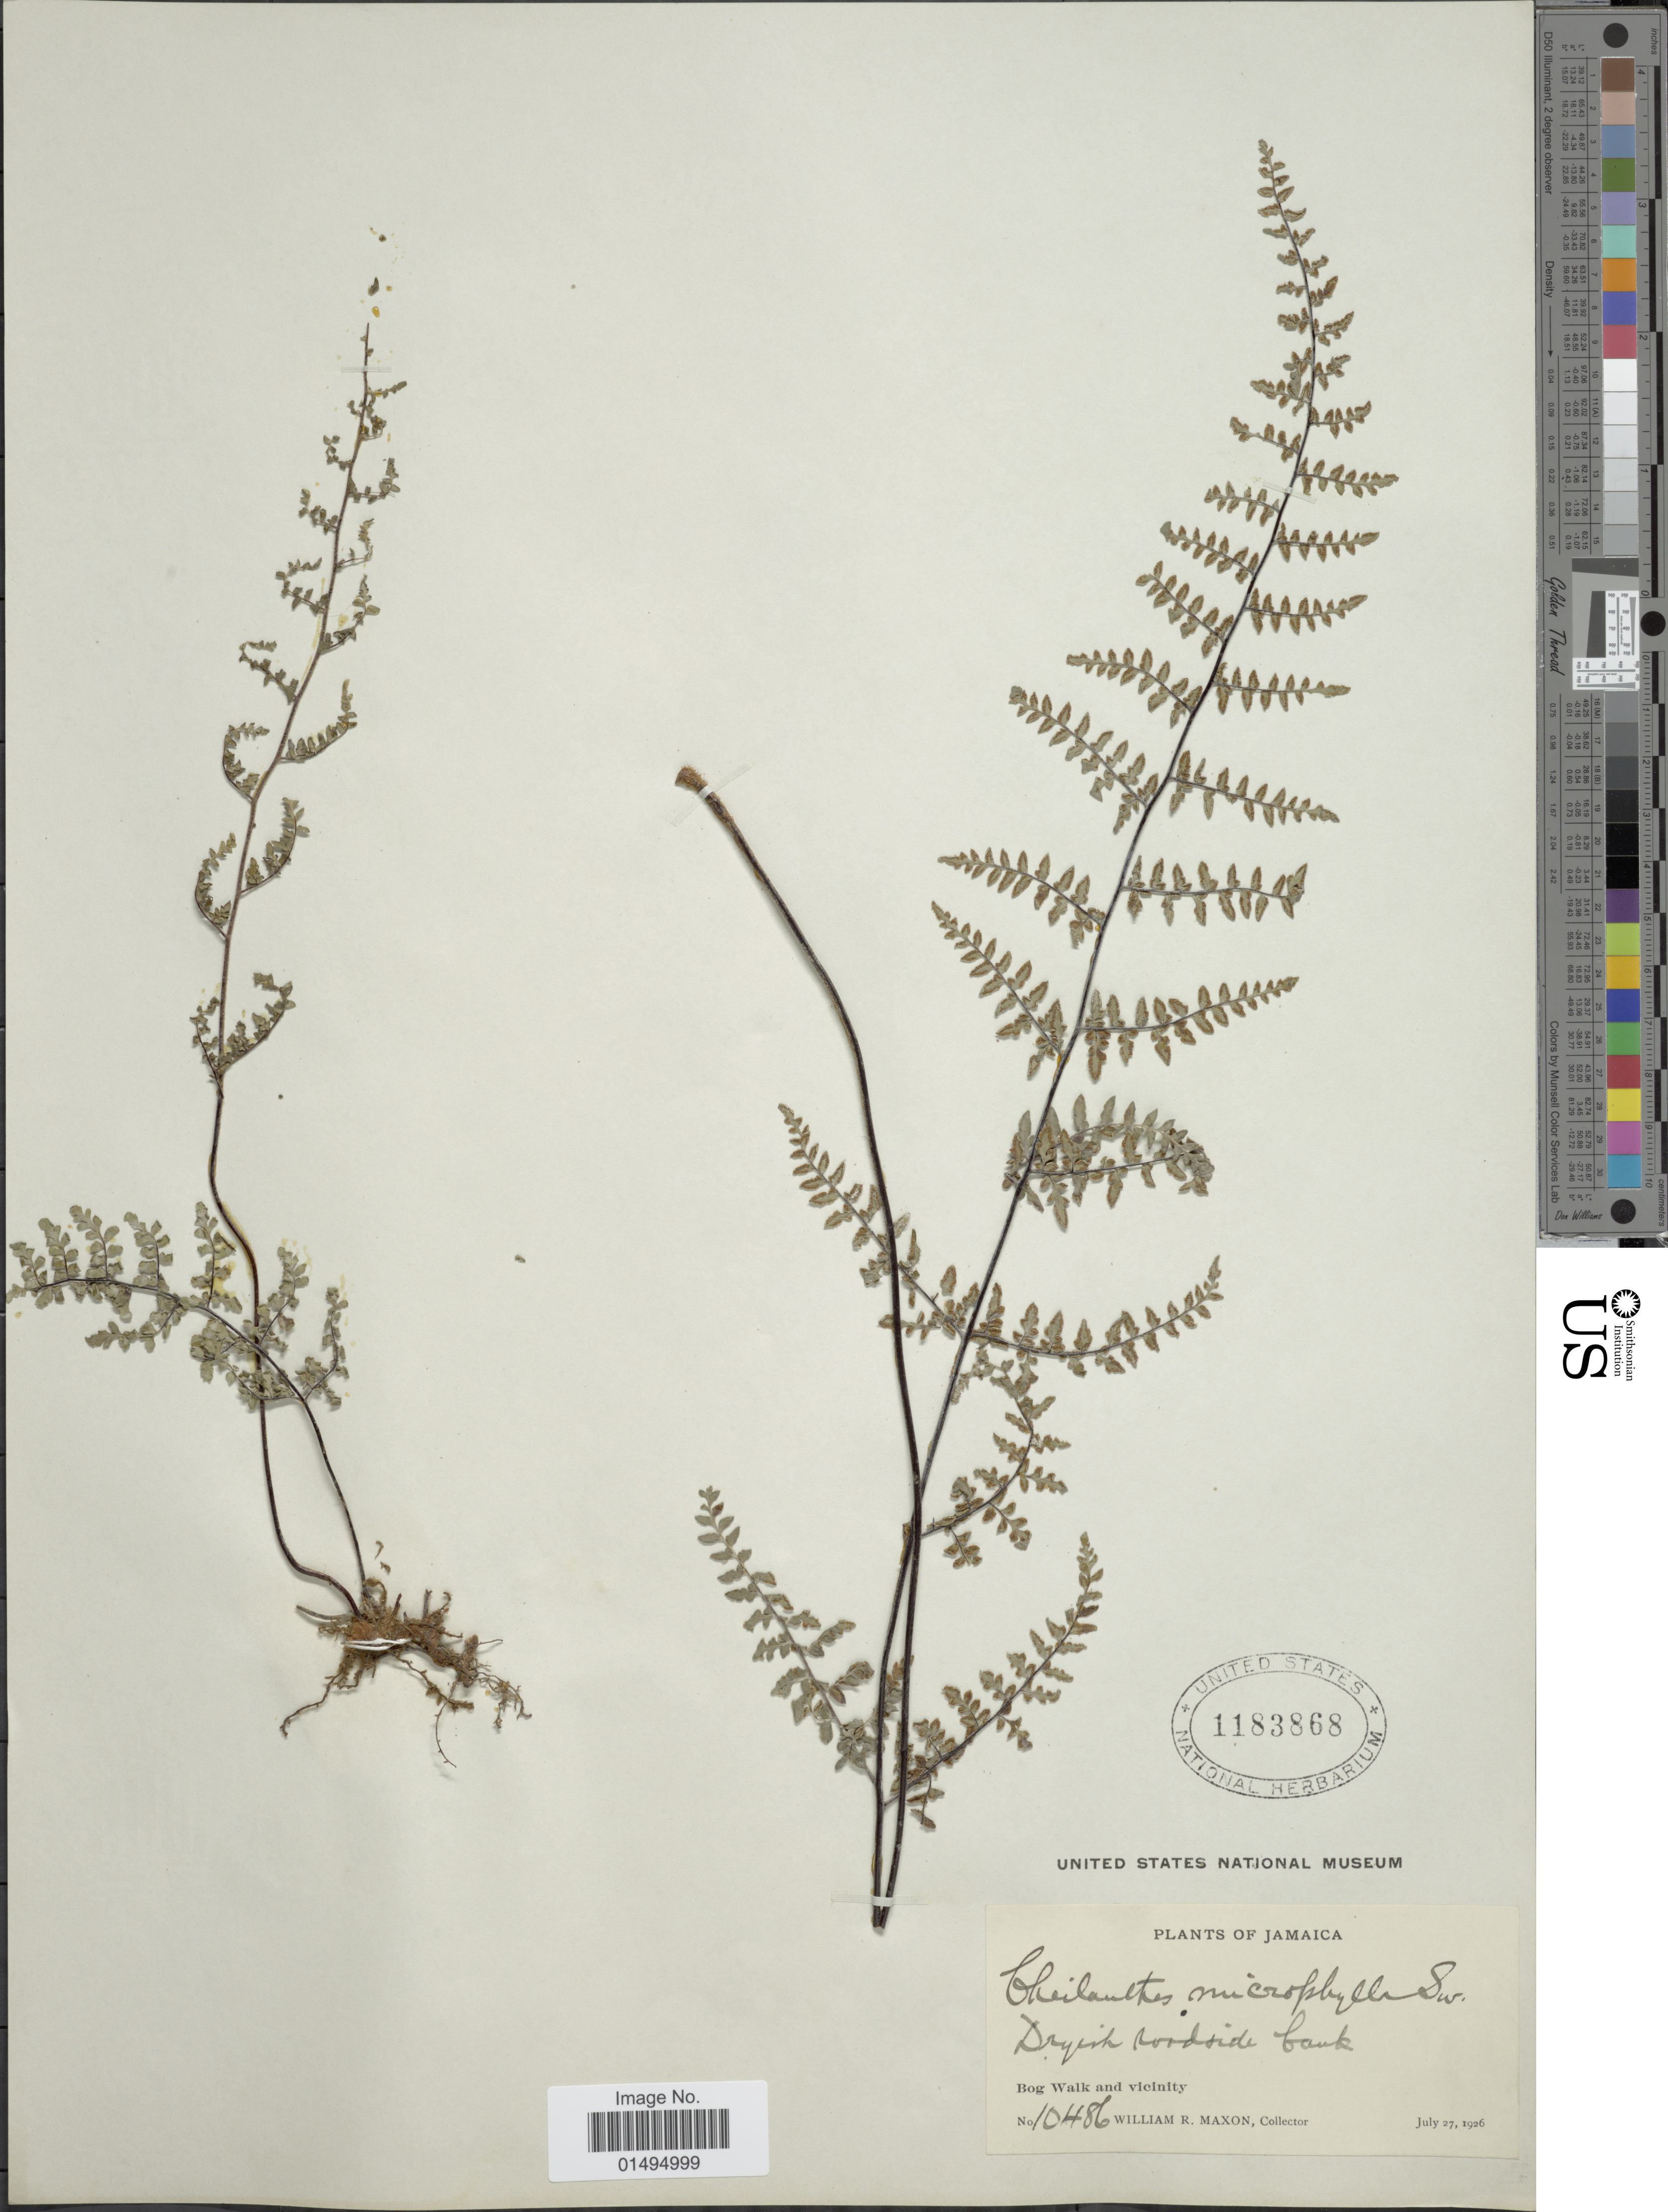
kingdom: Plantae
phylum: Tracheophyta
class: Polypodiopsida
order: Polypodiales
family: Pteridaceae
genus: Myriopteris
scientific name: Myriopteris microphylla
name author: (Sw.) Grusz & Windham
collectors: W. R. Maxon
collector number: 10486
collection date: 1926-07-27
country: Jamaica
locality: Bog Walk and vicinity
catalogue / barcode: US 1183868